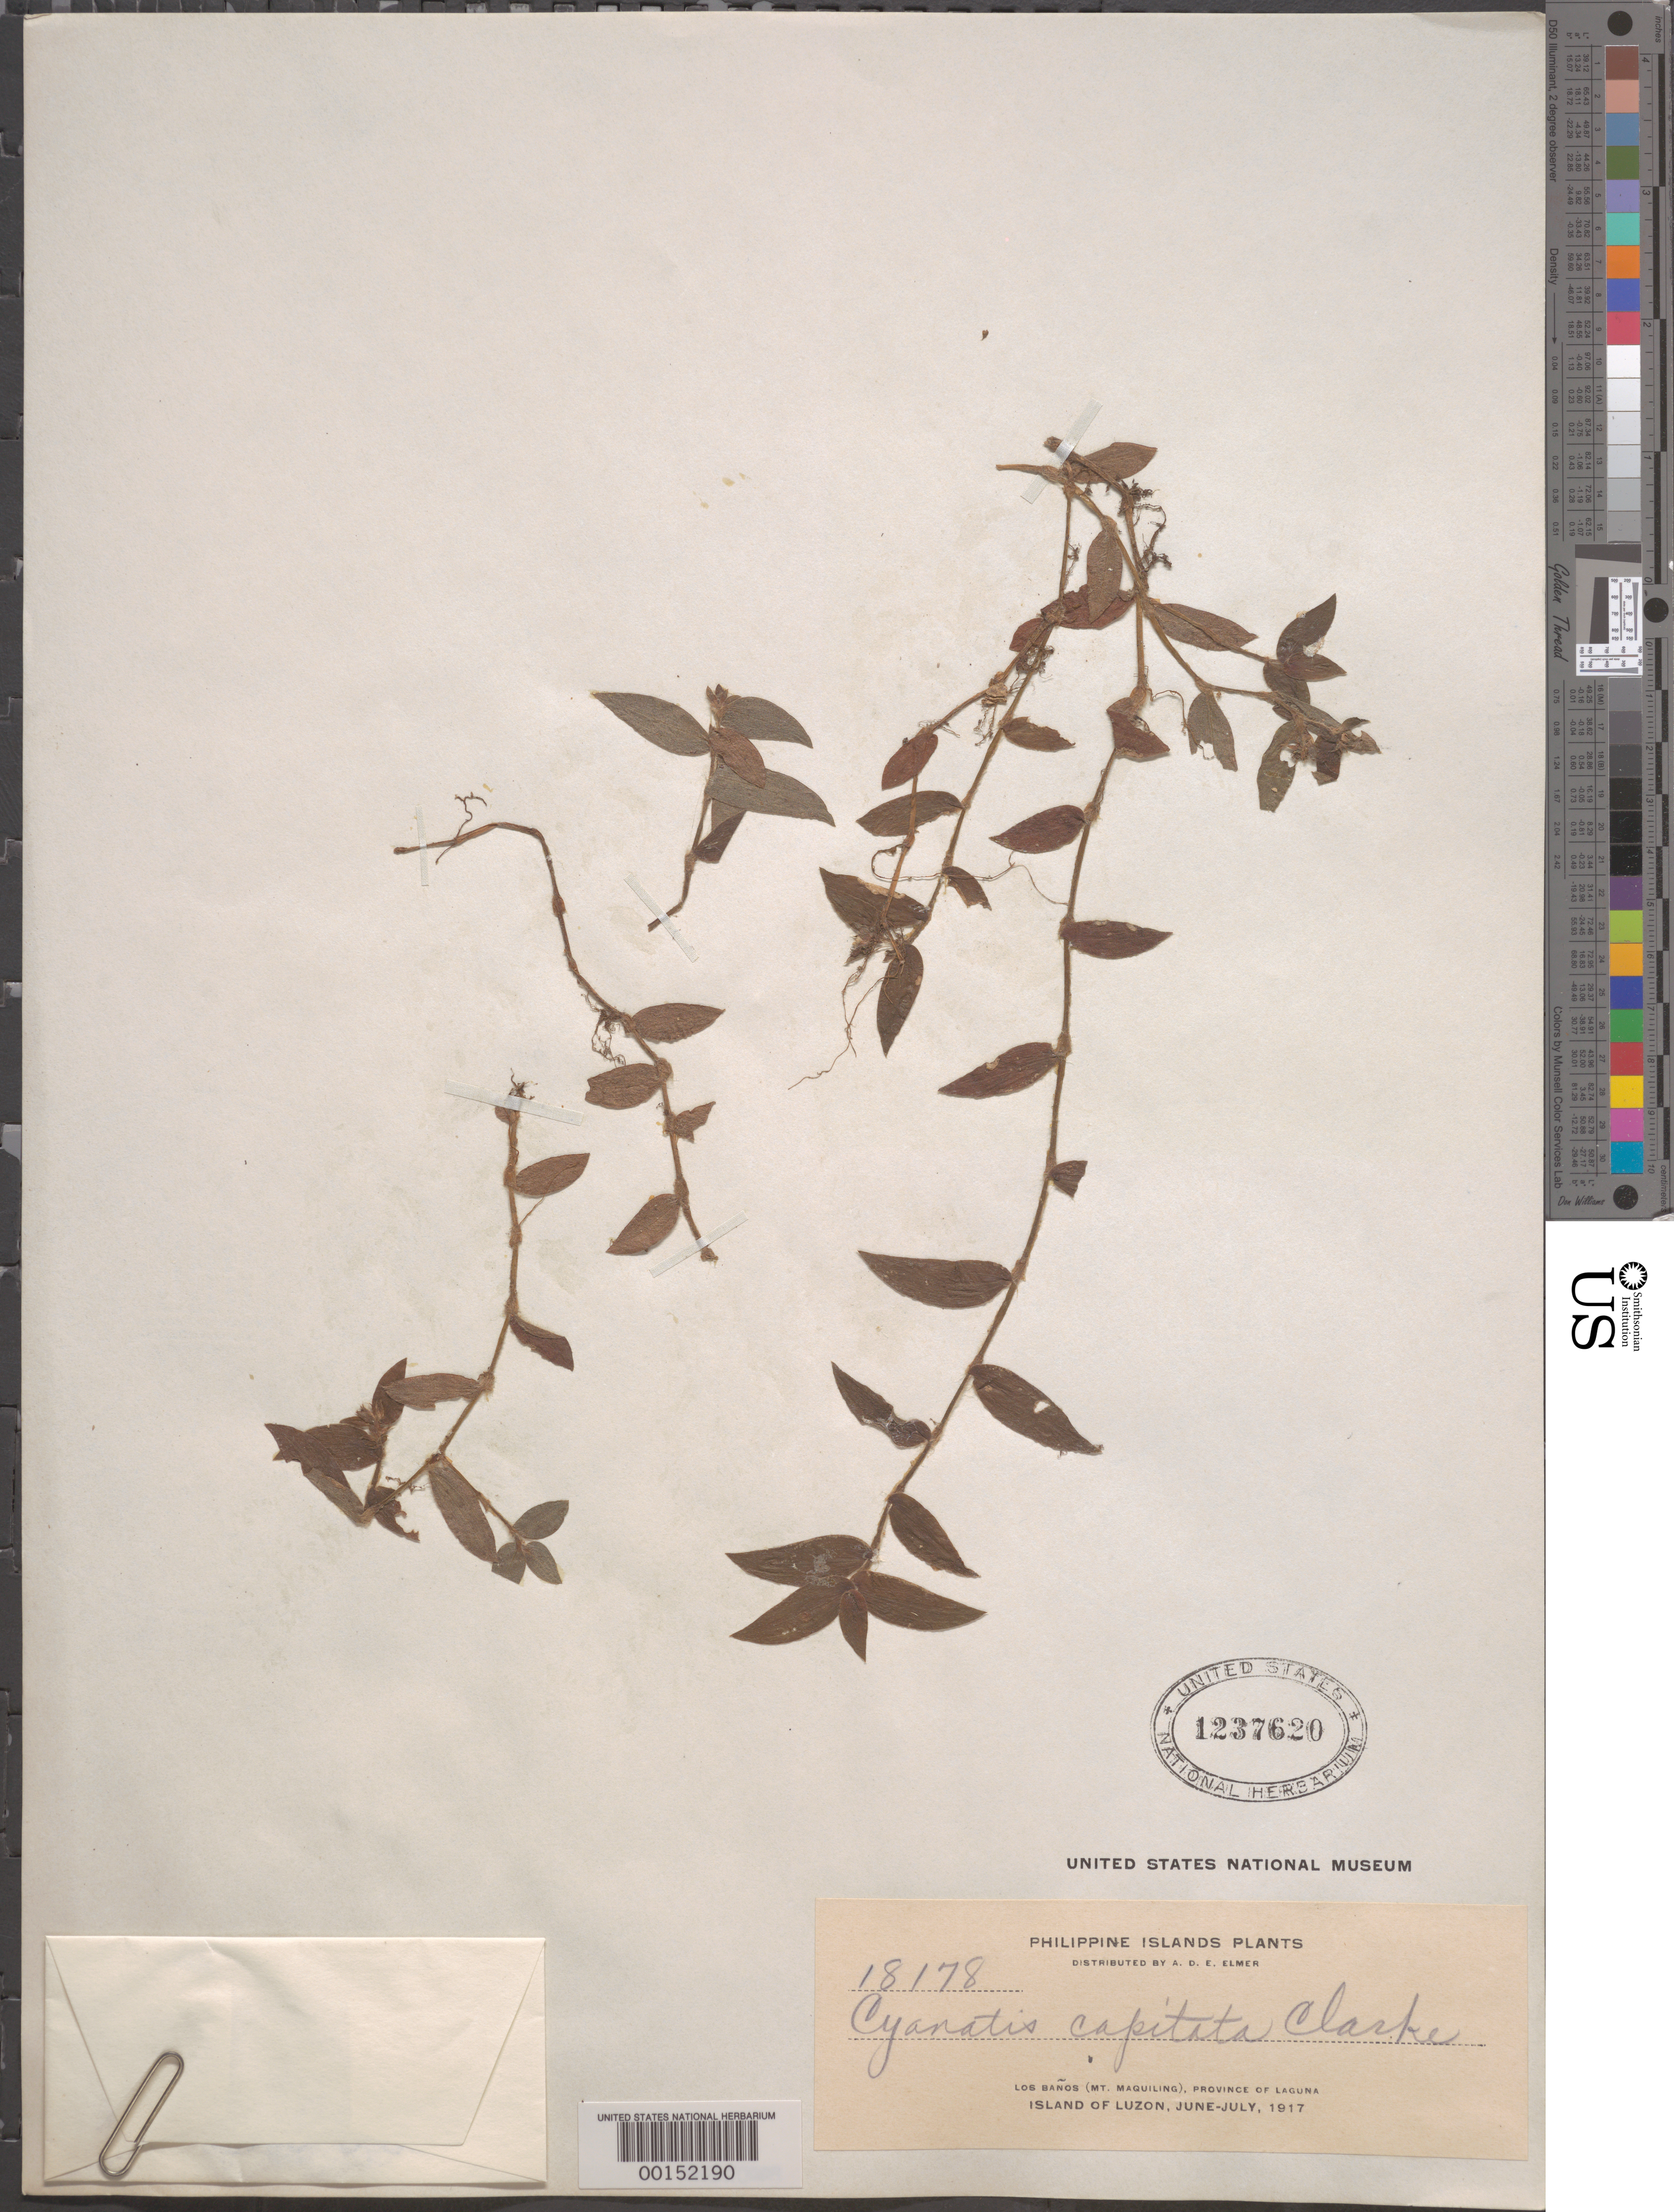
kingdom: Plantae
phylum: Tracheophyta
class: Liliopsida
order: Commelinales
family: Commelinaceae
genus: Belosynapsis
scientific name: Belosynapsis ciliata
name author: (Blume) R.S. Rao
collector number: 18178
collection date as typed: Jun 1917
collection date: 1917-06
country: Philippines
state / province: Calabarzon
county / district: Laguna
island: Luzon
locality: Los Banos, Mt. Maquiling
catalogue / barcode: US 1237620